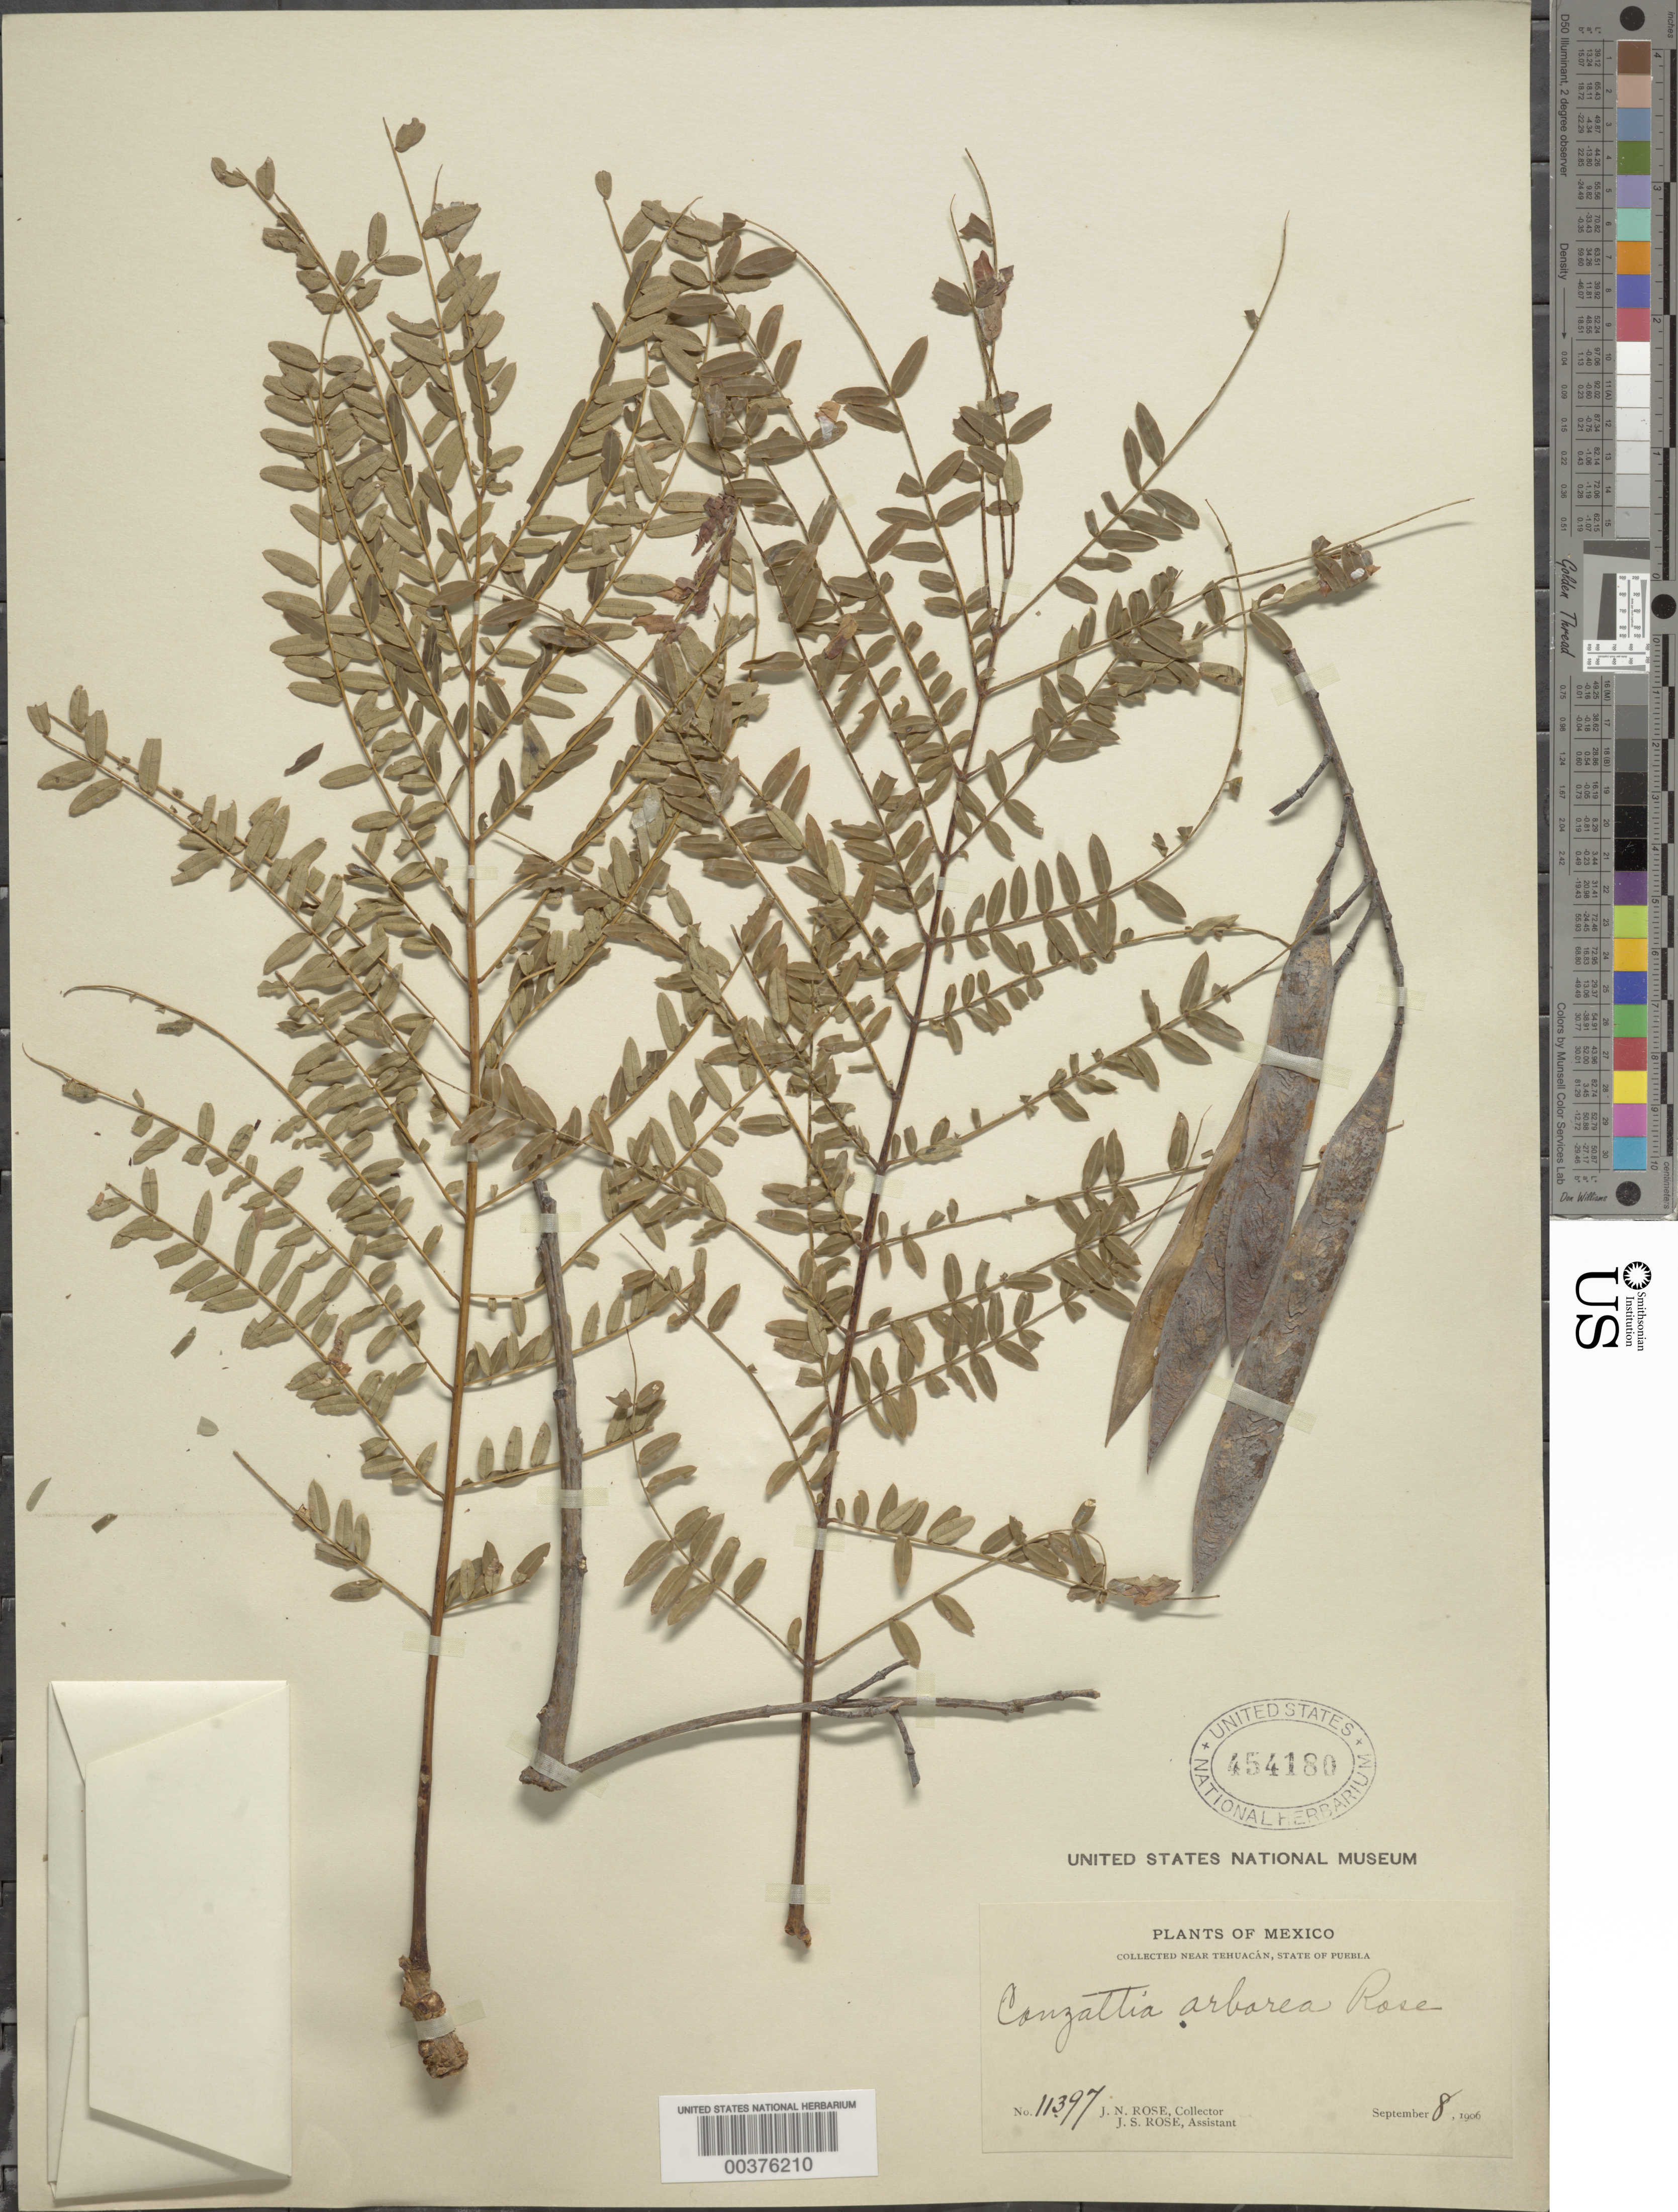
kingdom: Plantae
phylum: Tracheophyta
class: Magnoliopsida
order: Fabales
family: Fabaceae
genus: Conzattia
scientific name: Conzattia arborea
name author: Rose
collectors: J. N. Rose & J. S. Rose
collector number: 11397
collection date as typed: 08 Sep 1906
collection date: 1906-09-08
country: Mexico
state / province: Puebla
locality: Near Tehuacan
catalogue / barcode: US 454180